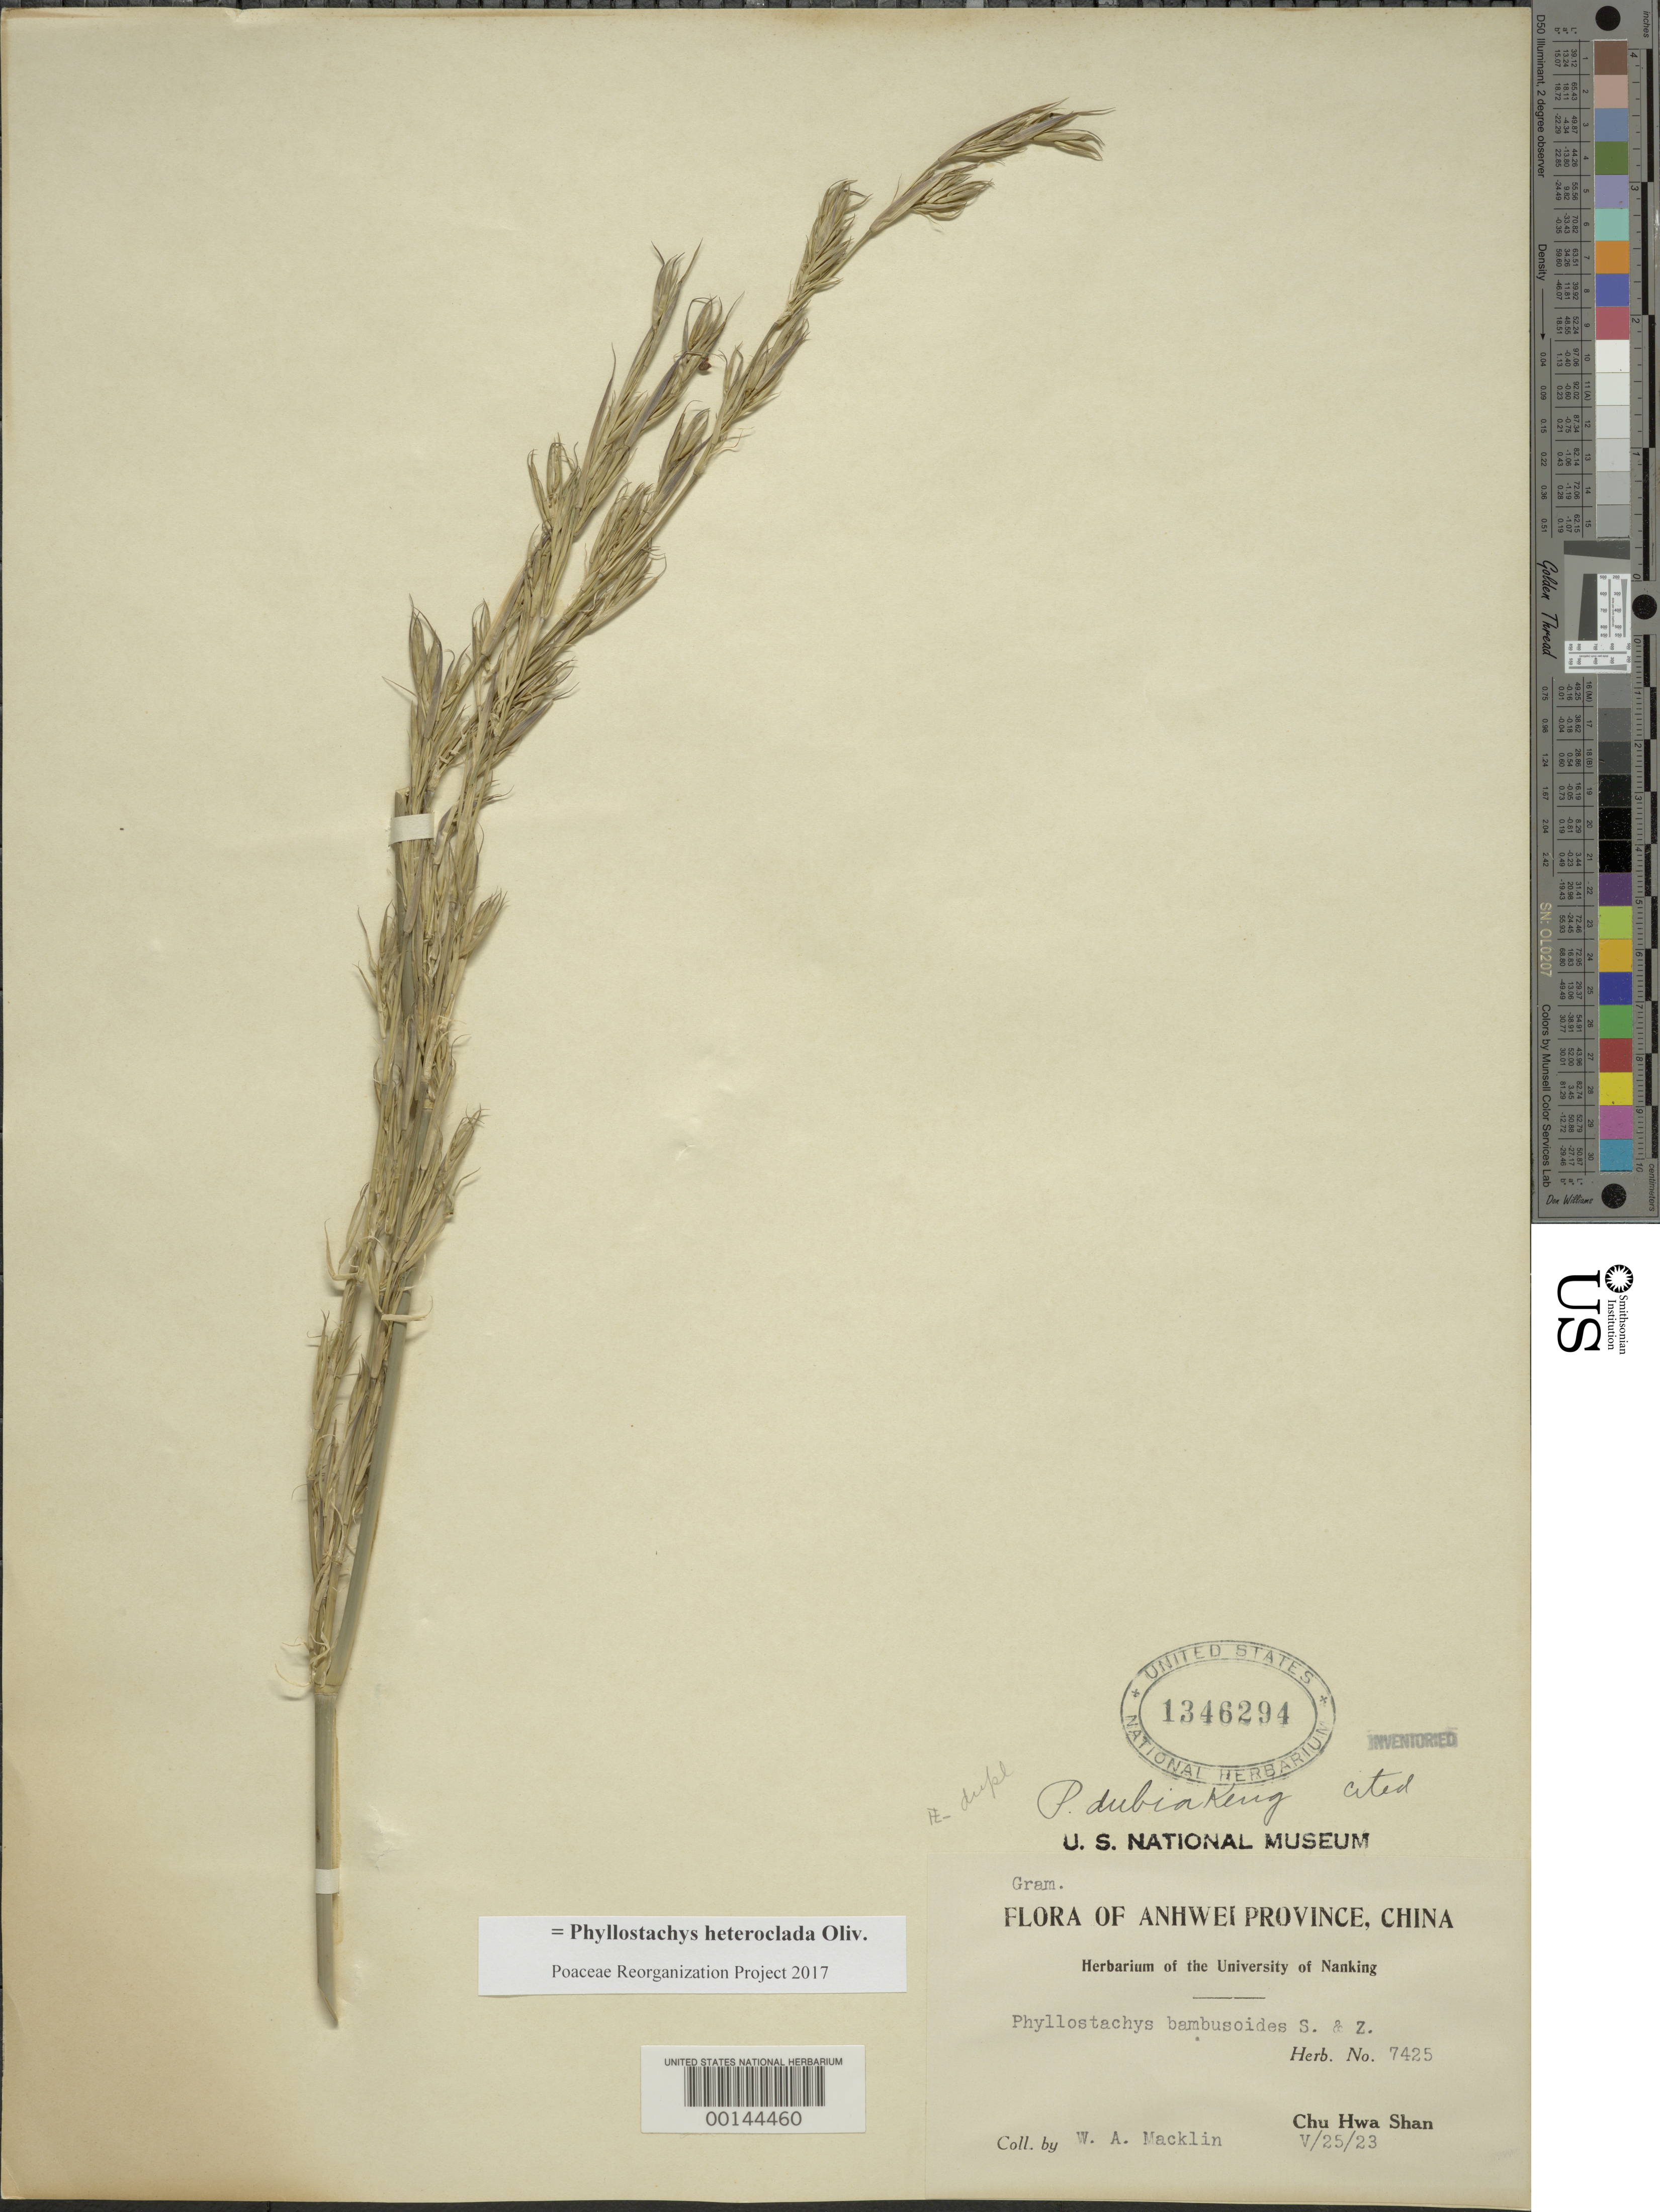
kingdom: Plantae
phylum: Tracheophyta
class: Liliopsida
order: Poales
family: Poaceae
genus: Phyllostachys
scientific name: Phyllostachys heteroclada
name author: Oliv.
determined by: Poaceae Reorganization Project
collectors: W. Macklin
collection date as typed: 25 May 1923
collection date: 1923-05-25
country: China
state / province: Anhui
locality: Chu hwa shan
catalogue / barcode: US 1346294